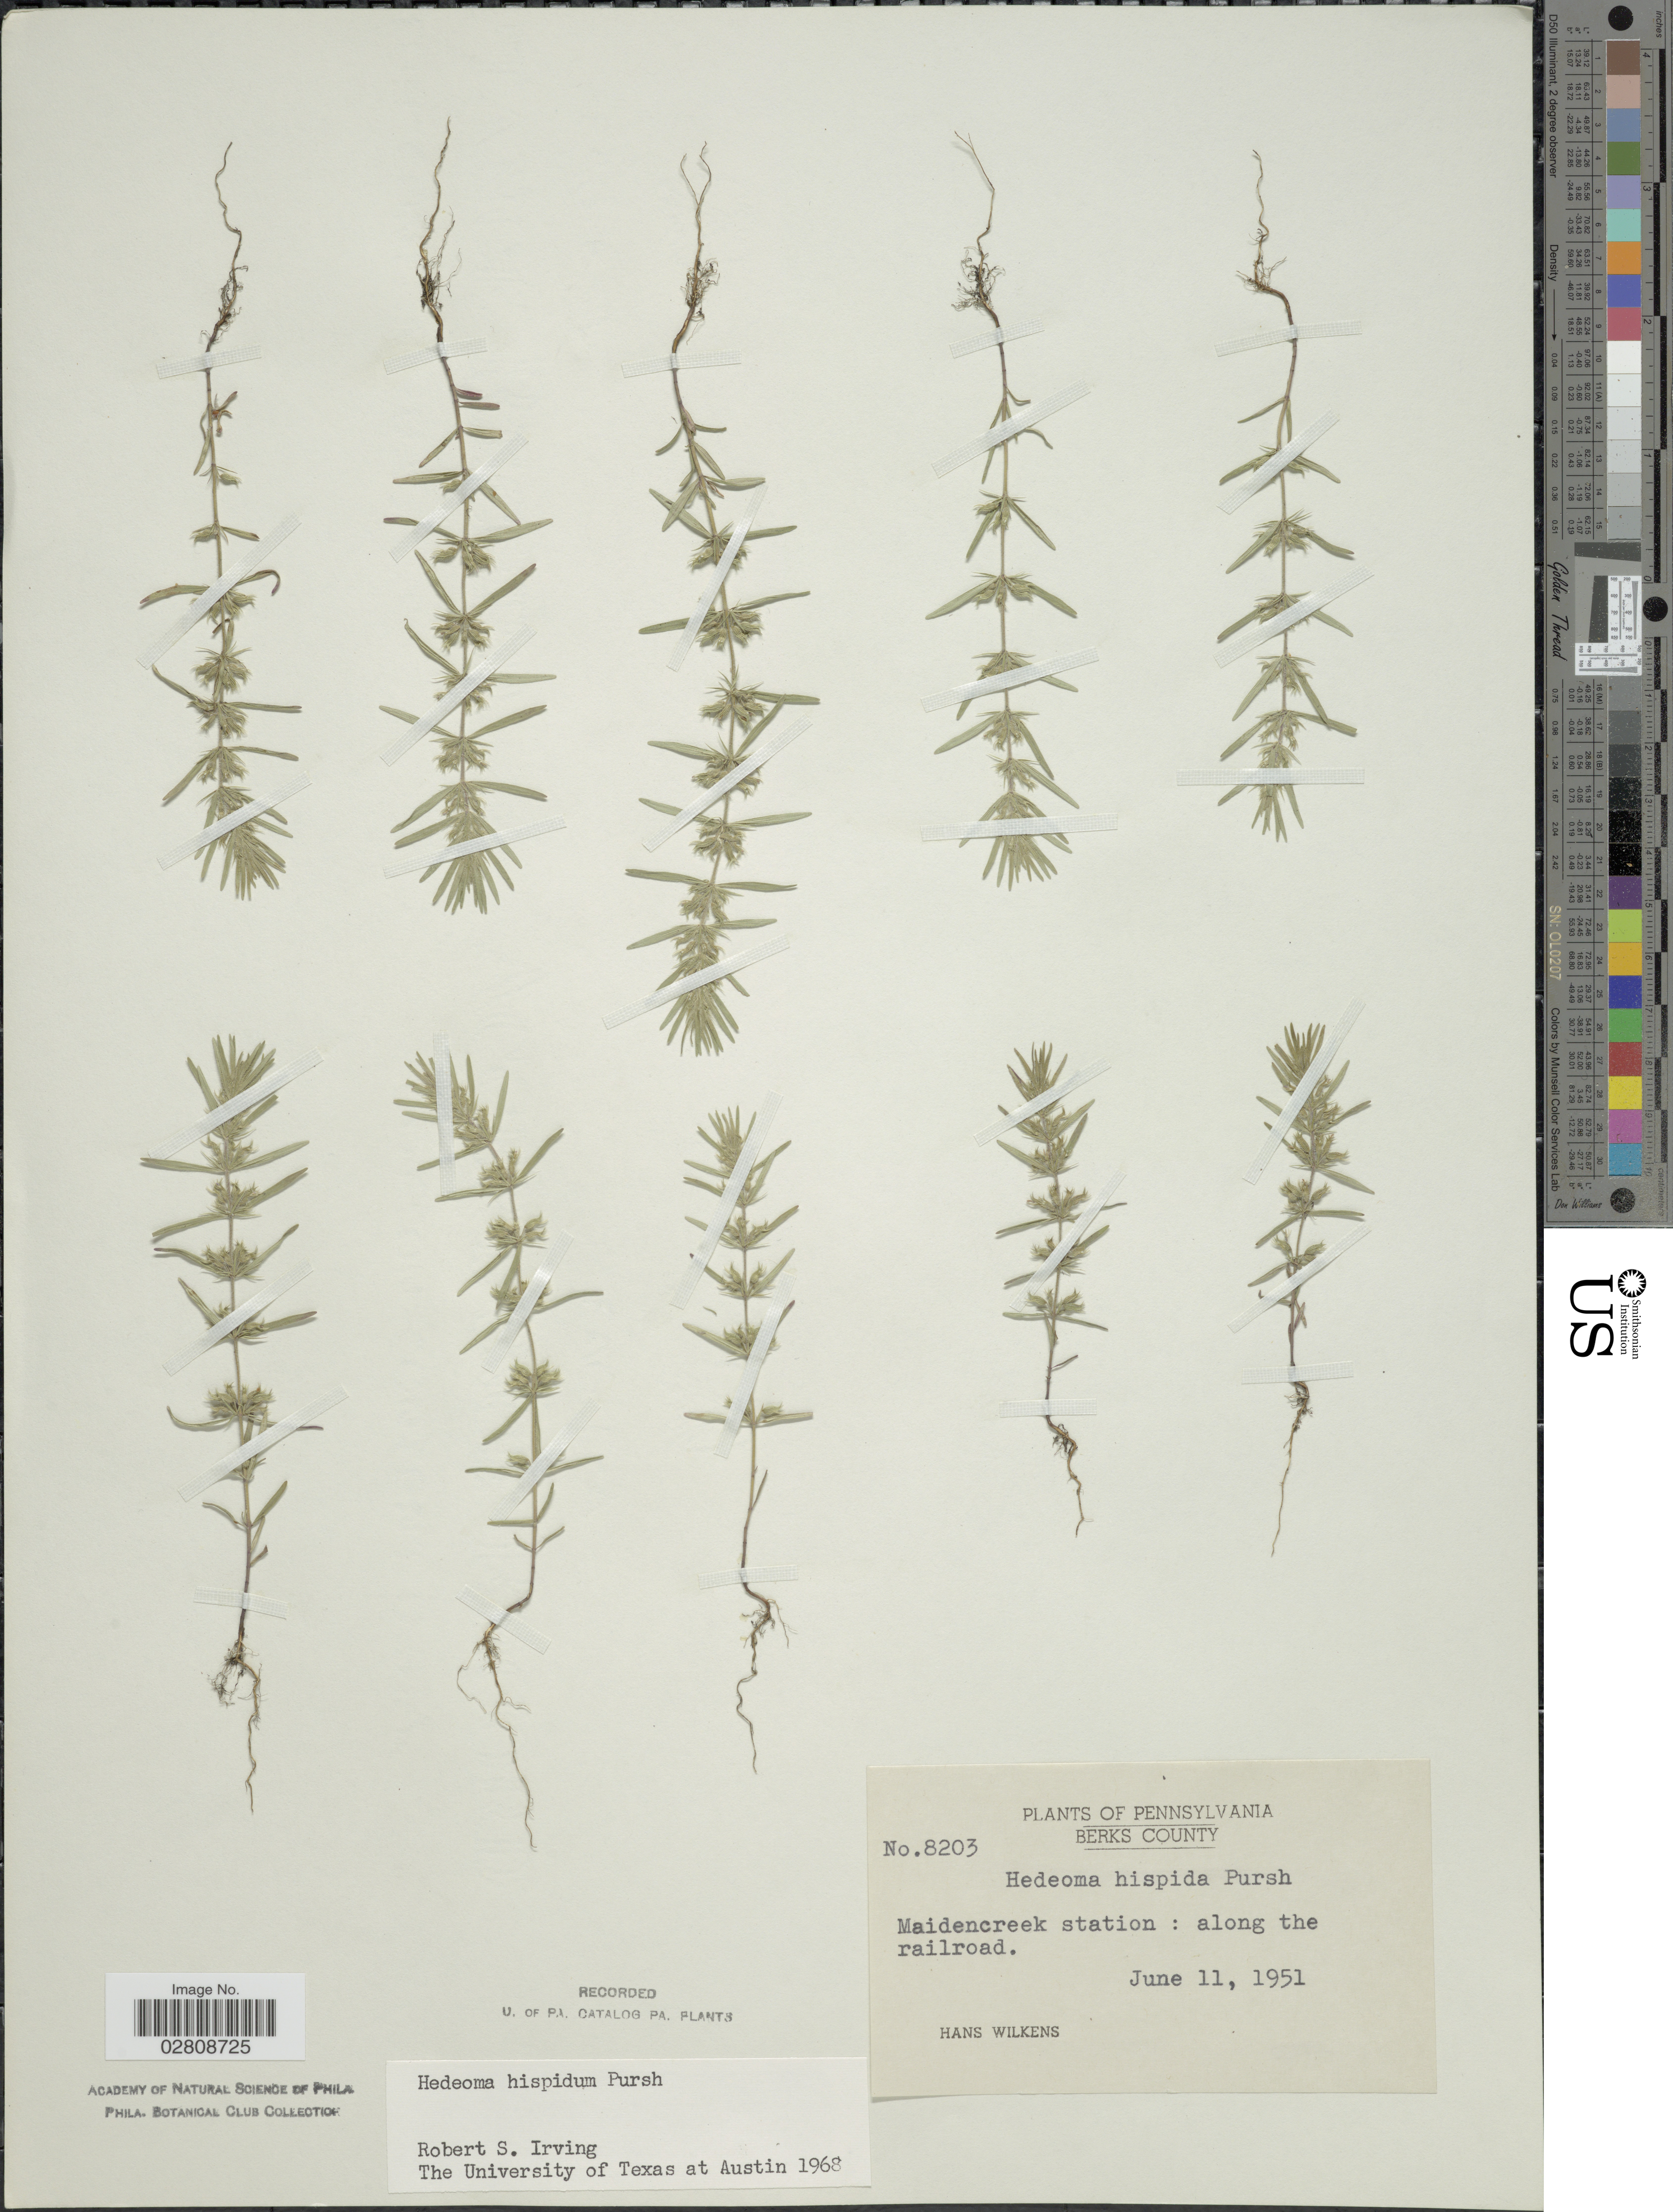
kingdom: Plantae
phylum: Tracheophyta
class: Magnoliopsida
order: Lamiales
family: Lamiaceae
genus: Hedeoma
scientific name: Hedeoma hispida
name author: Pursh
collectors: H. Wilkens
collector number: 8203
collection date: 1951-06-11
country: United States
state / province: Pennsylvania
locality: Berks County. Maidencreek station: along the railroad.